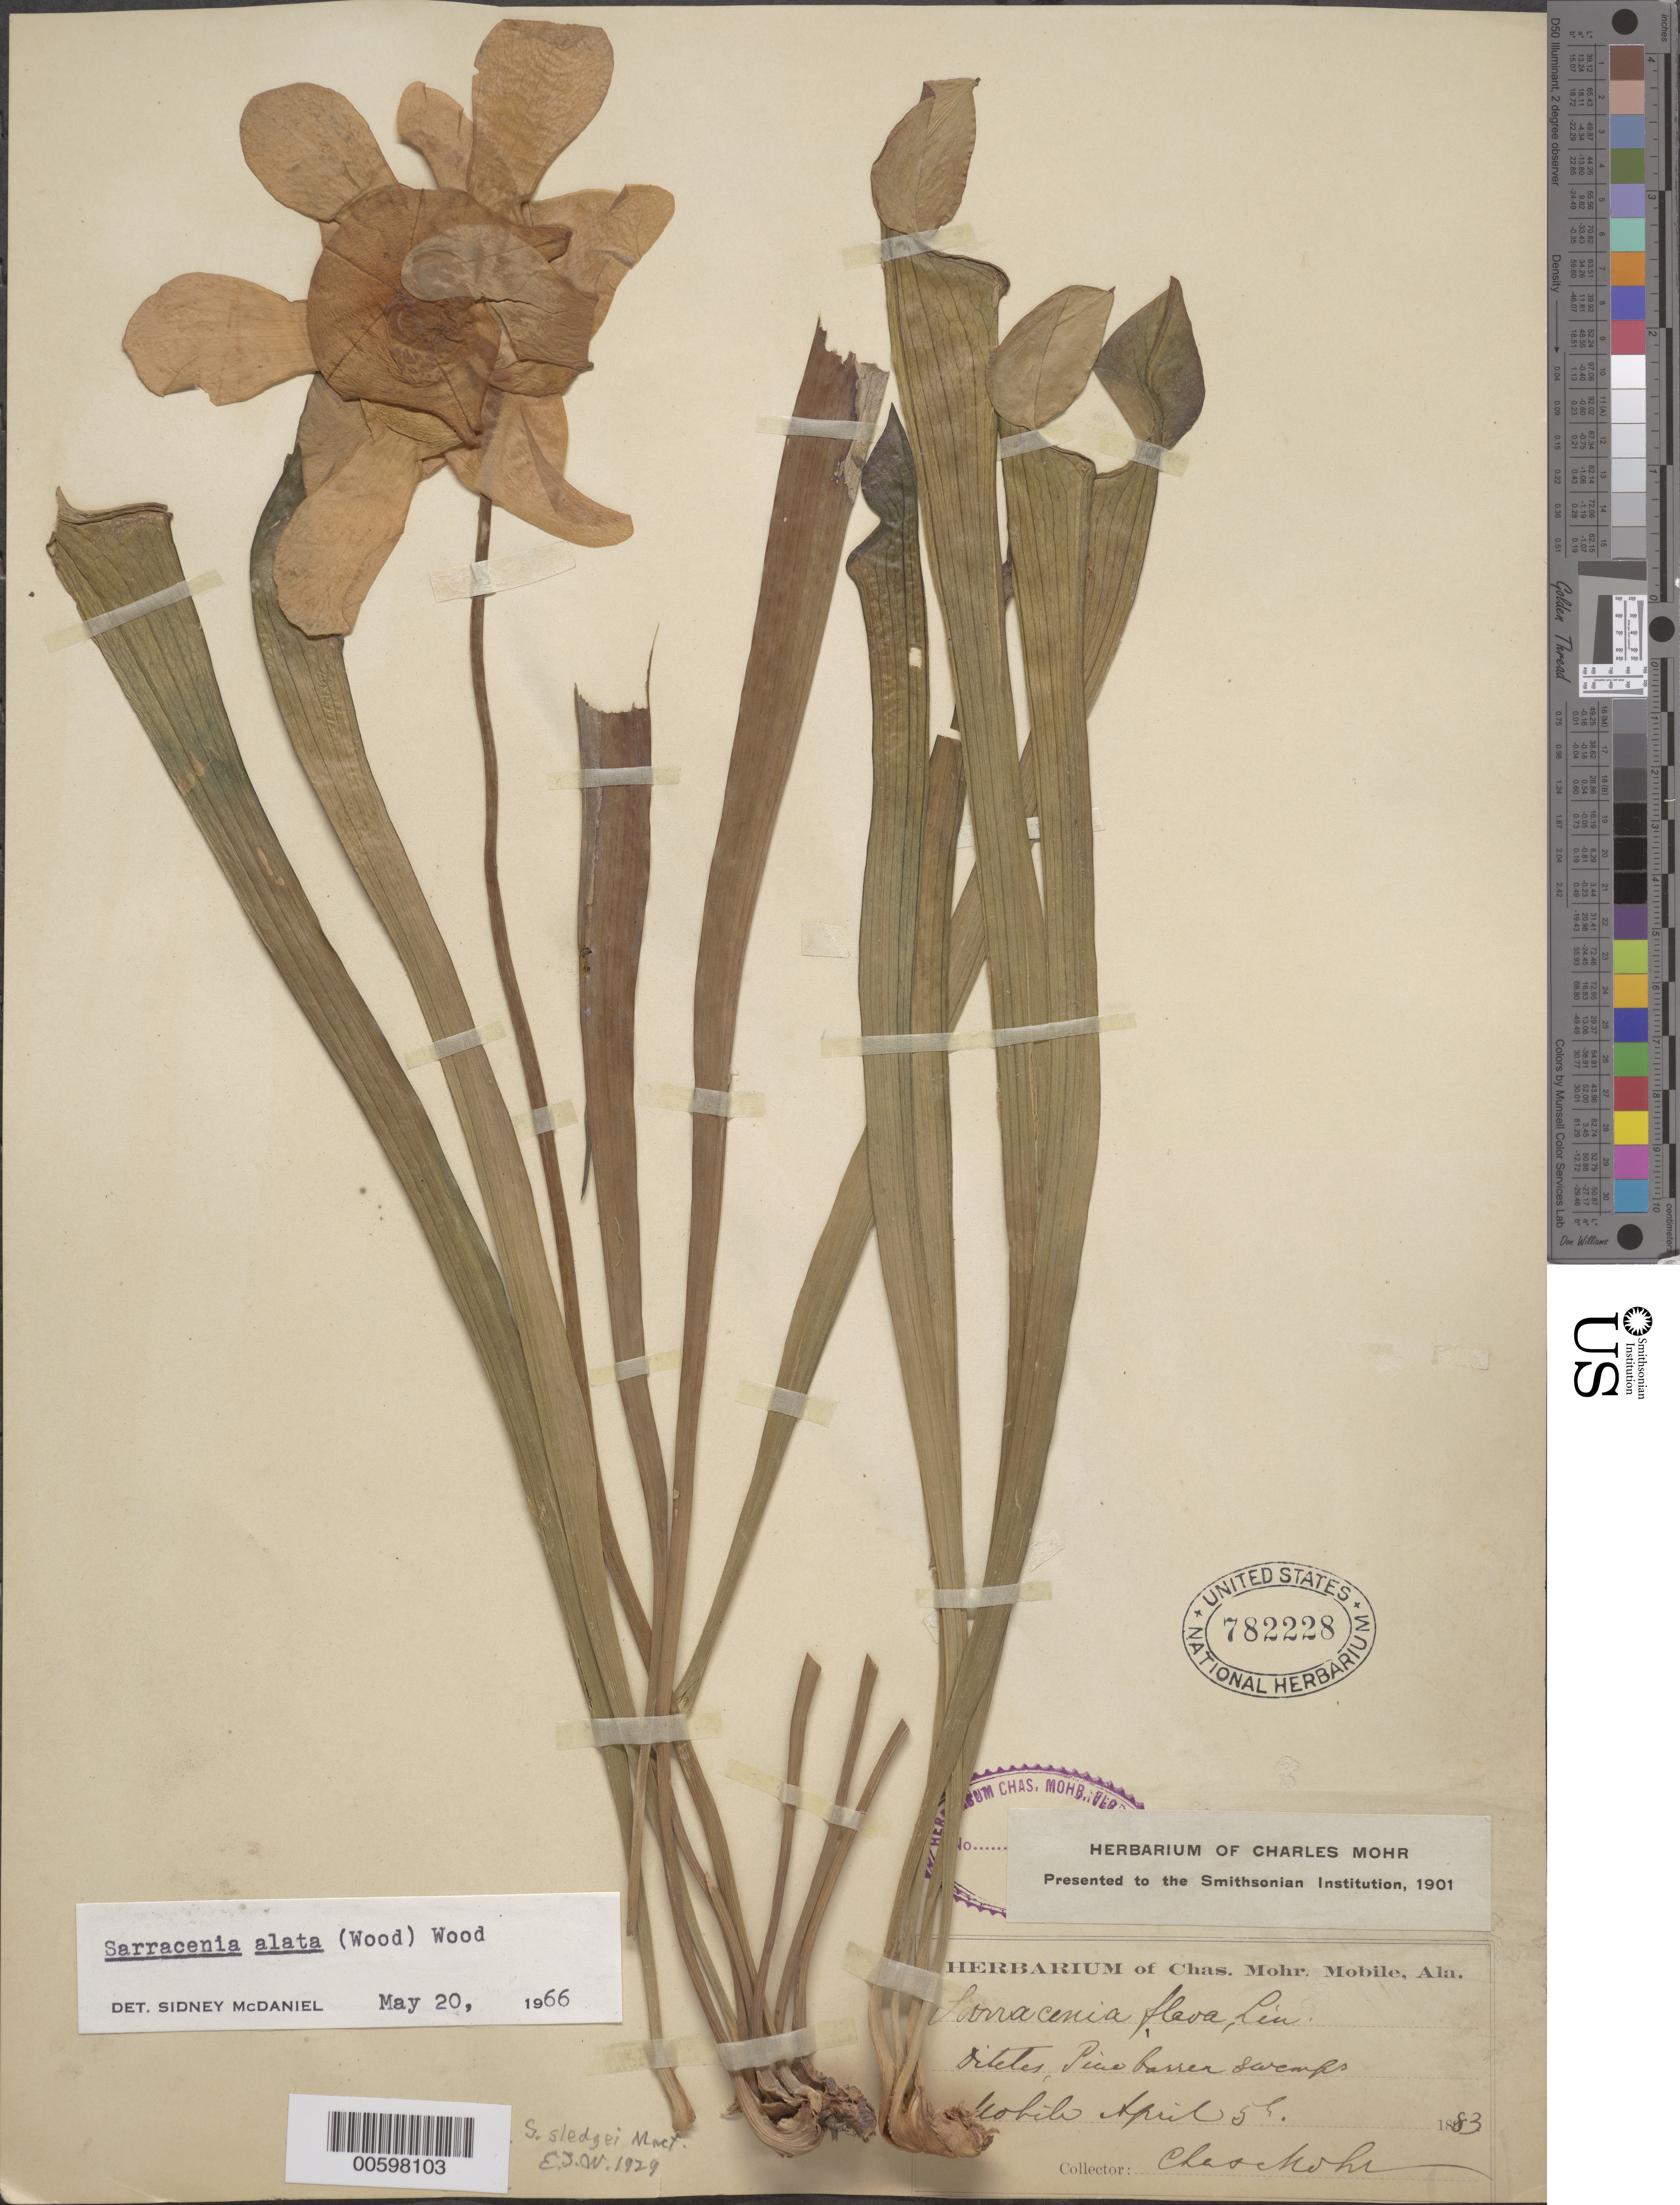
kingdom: Plantae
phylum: Tracheophyta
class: Magnoliopsida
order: Ericales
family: Sarraceniaceae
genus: Sarracenia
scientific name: Sarracenia alata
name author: (Alph. Wood) Alph. Wood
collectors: C. T. Mohr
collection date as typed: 05 Apr 1883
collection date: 1883-04-05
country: United States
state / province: Alabama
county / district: Mobile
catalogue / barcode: US 782228